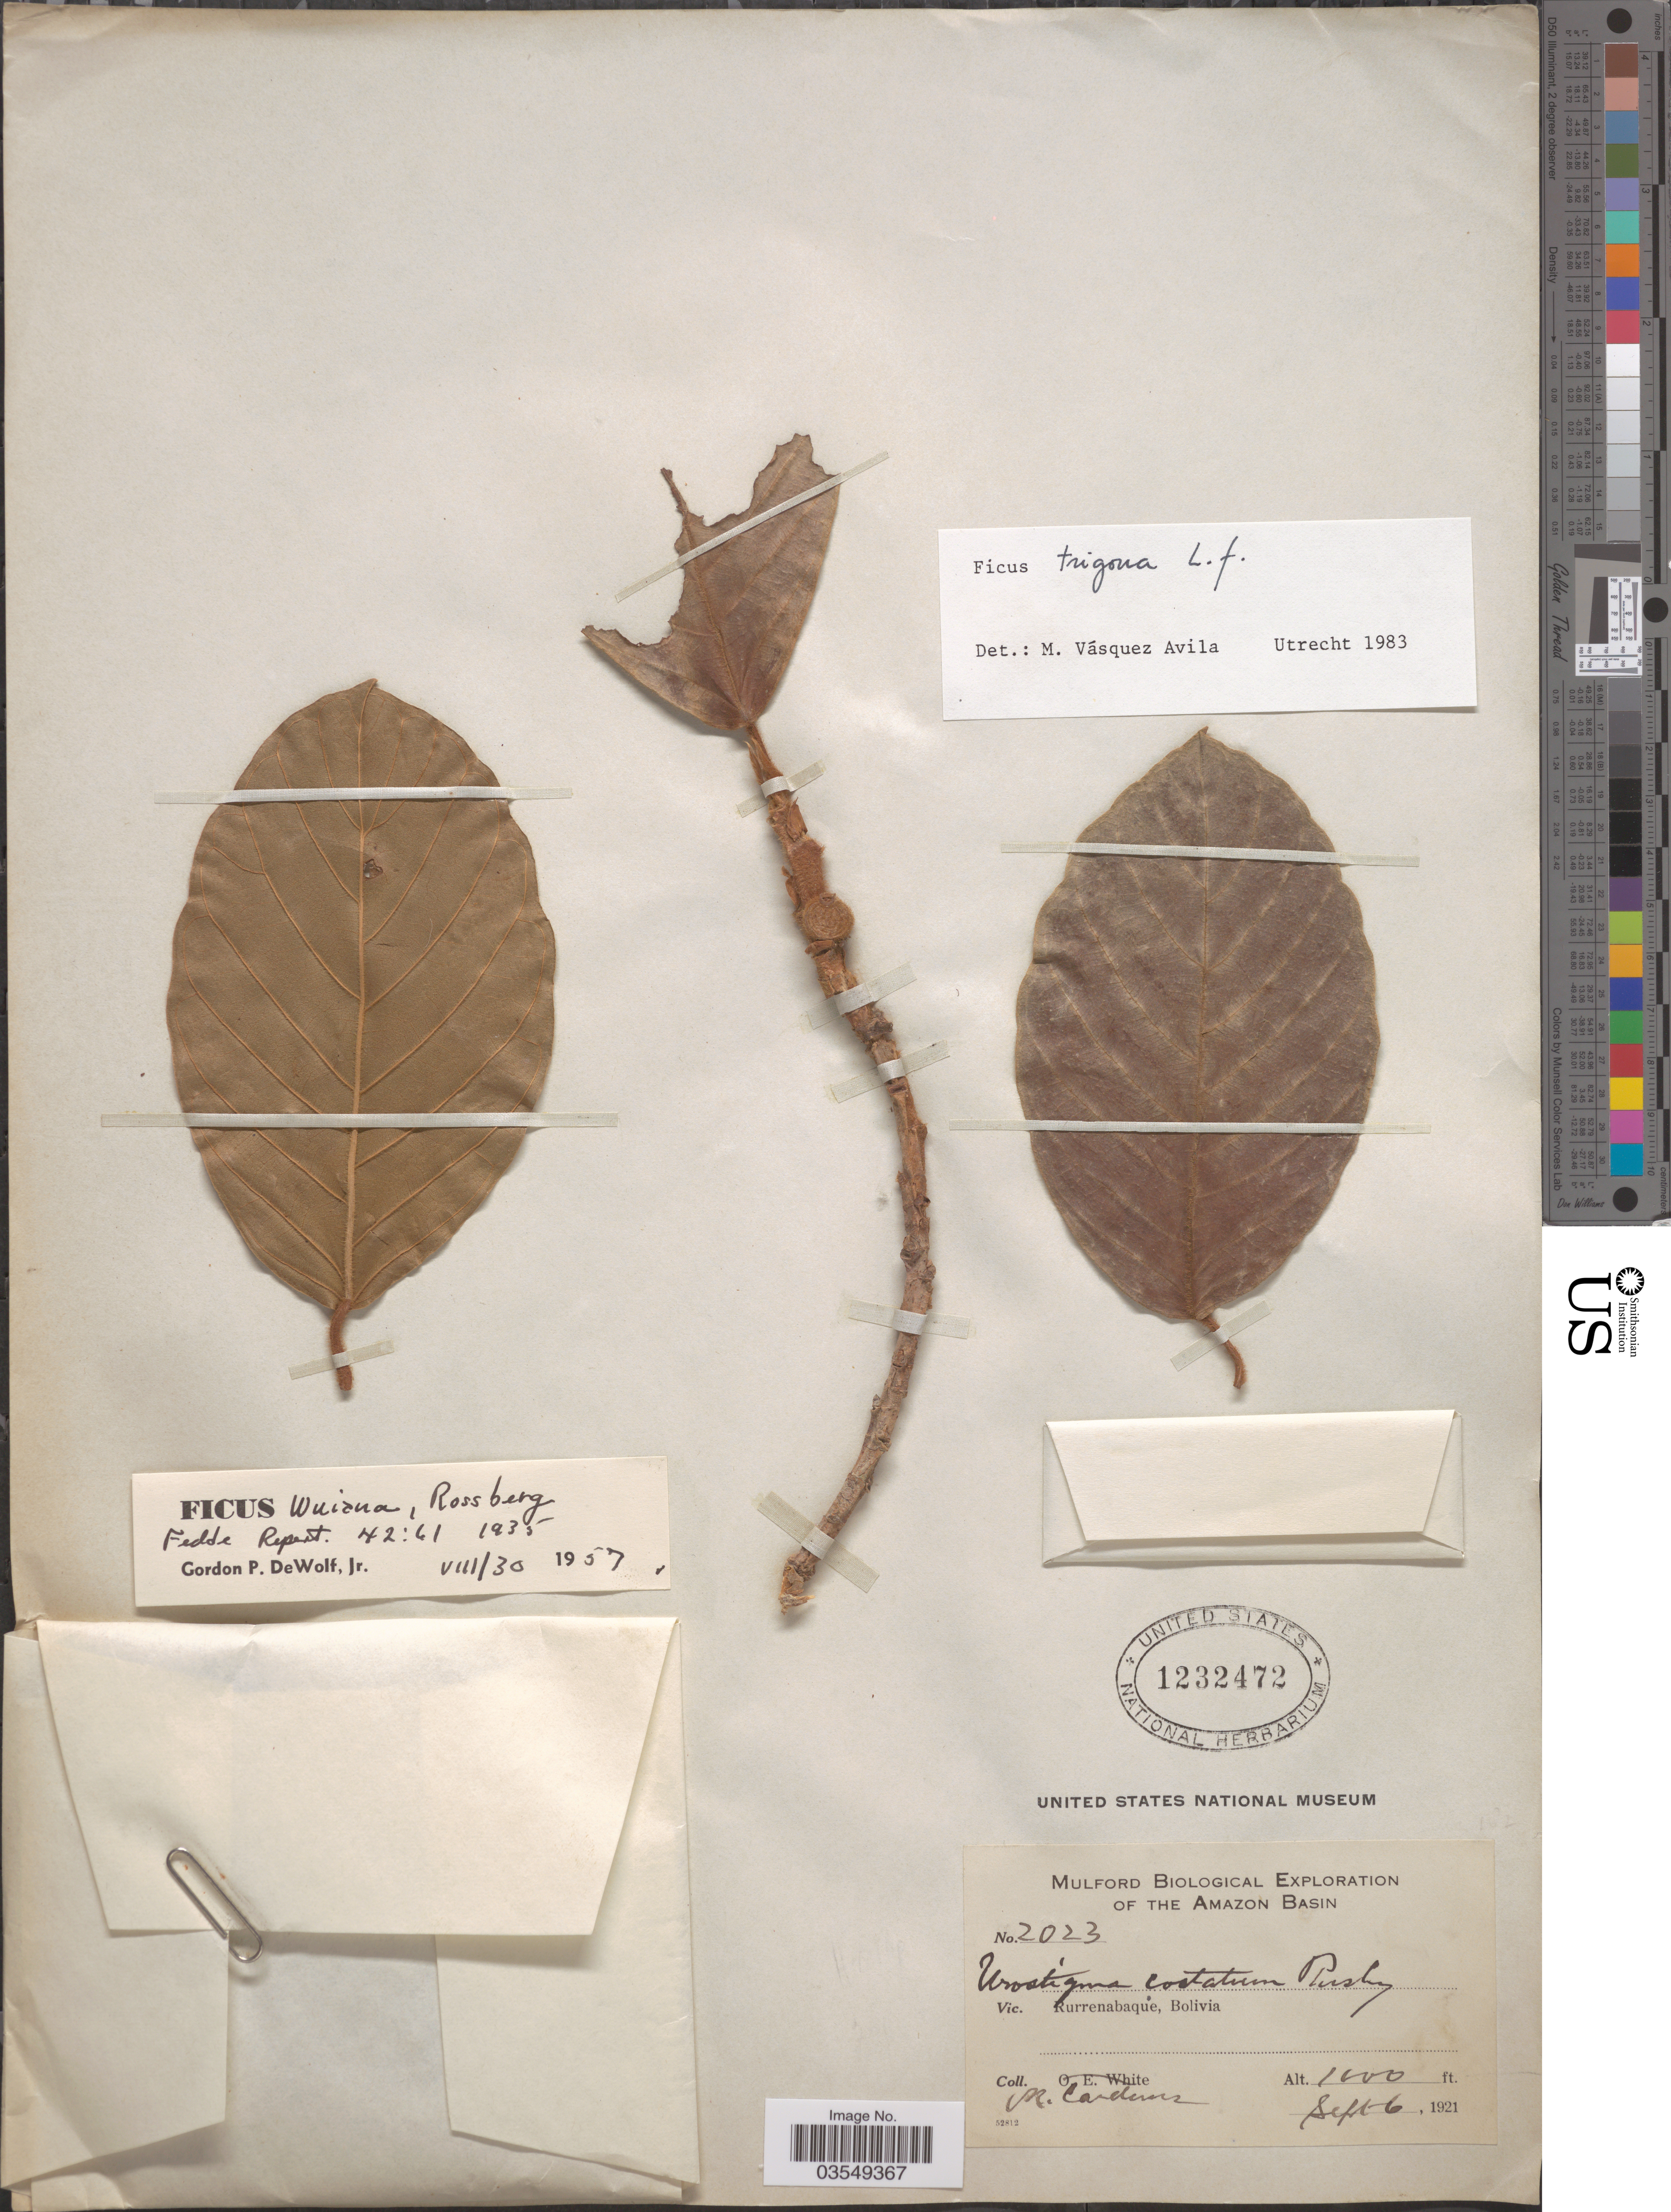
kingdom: Plantae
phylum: Tracheophyta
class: Magnoliopsida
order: Rosales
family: Moraceae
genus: Ficus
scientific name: Ficus trigona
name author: L. f.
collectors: M. Cárdenas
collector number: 2023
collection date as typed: Sept 6, 1921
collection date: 1921-09-06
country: Bolivia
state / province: Beni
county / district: José Ballivián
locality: Rurrenabaque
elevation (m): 305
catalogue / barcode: US 1232472